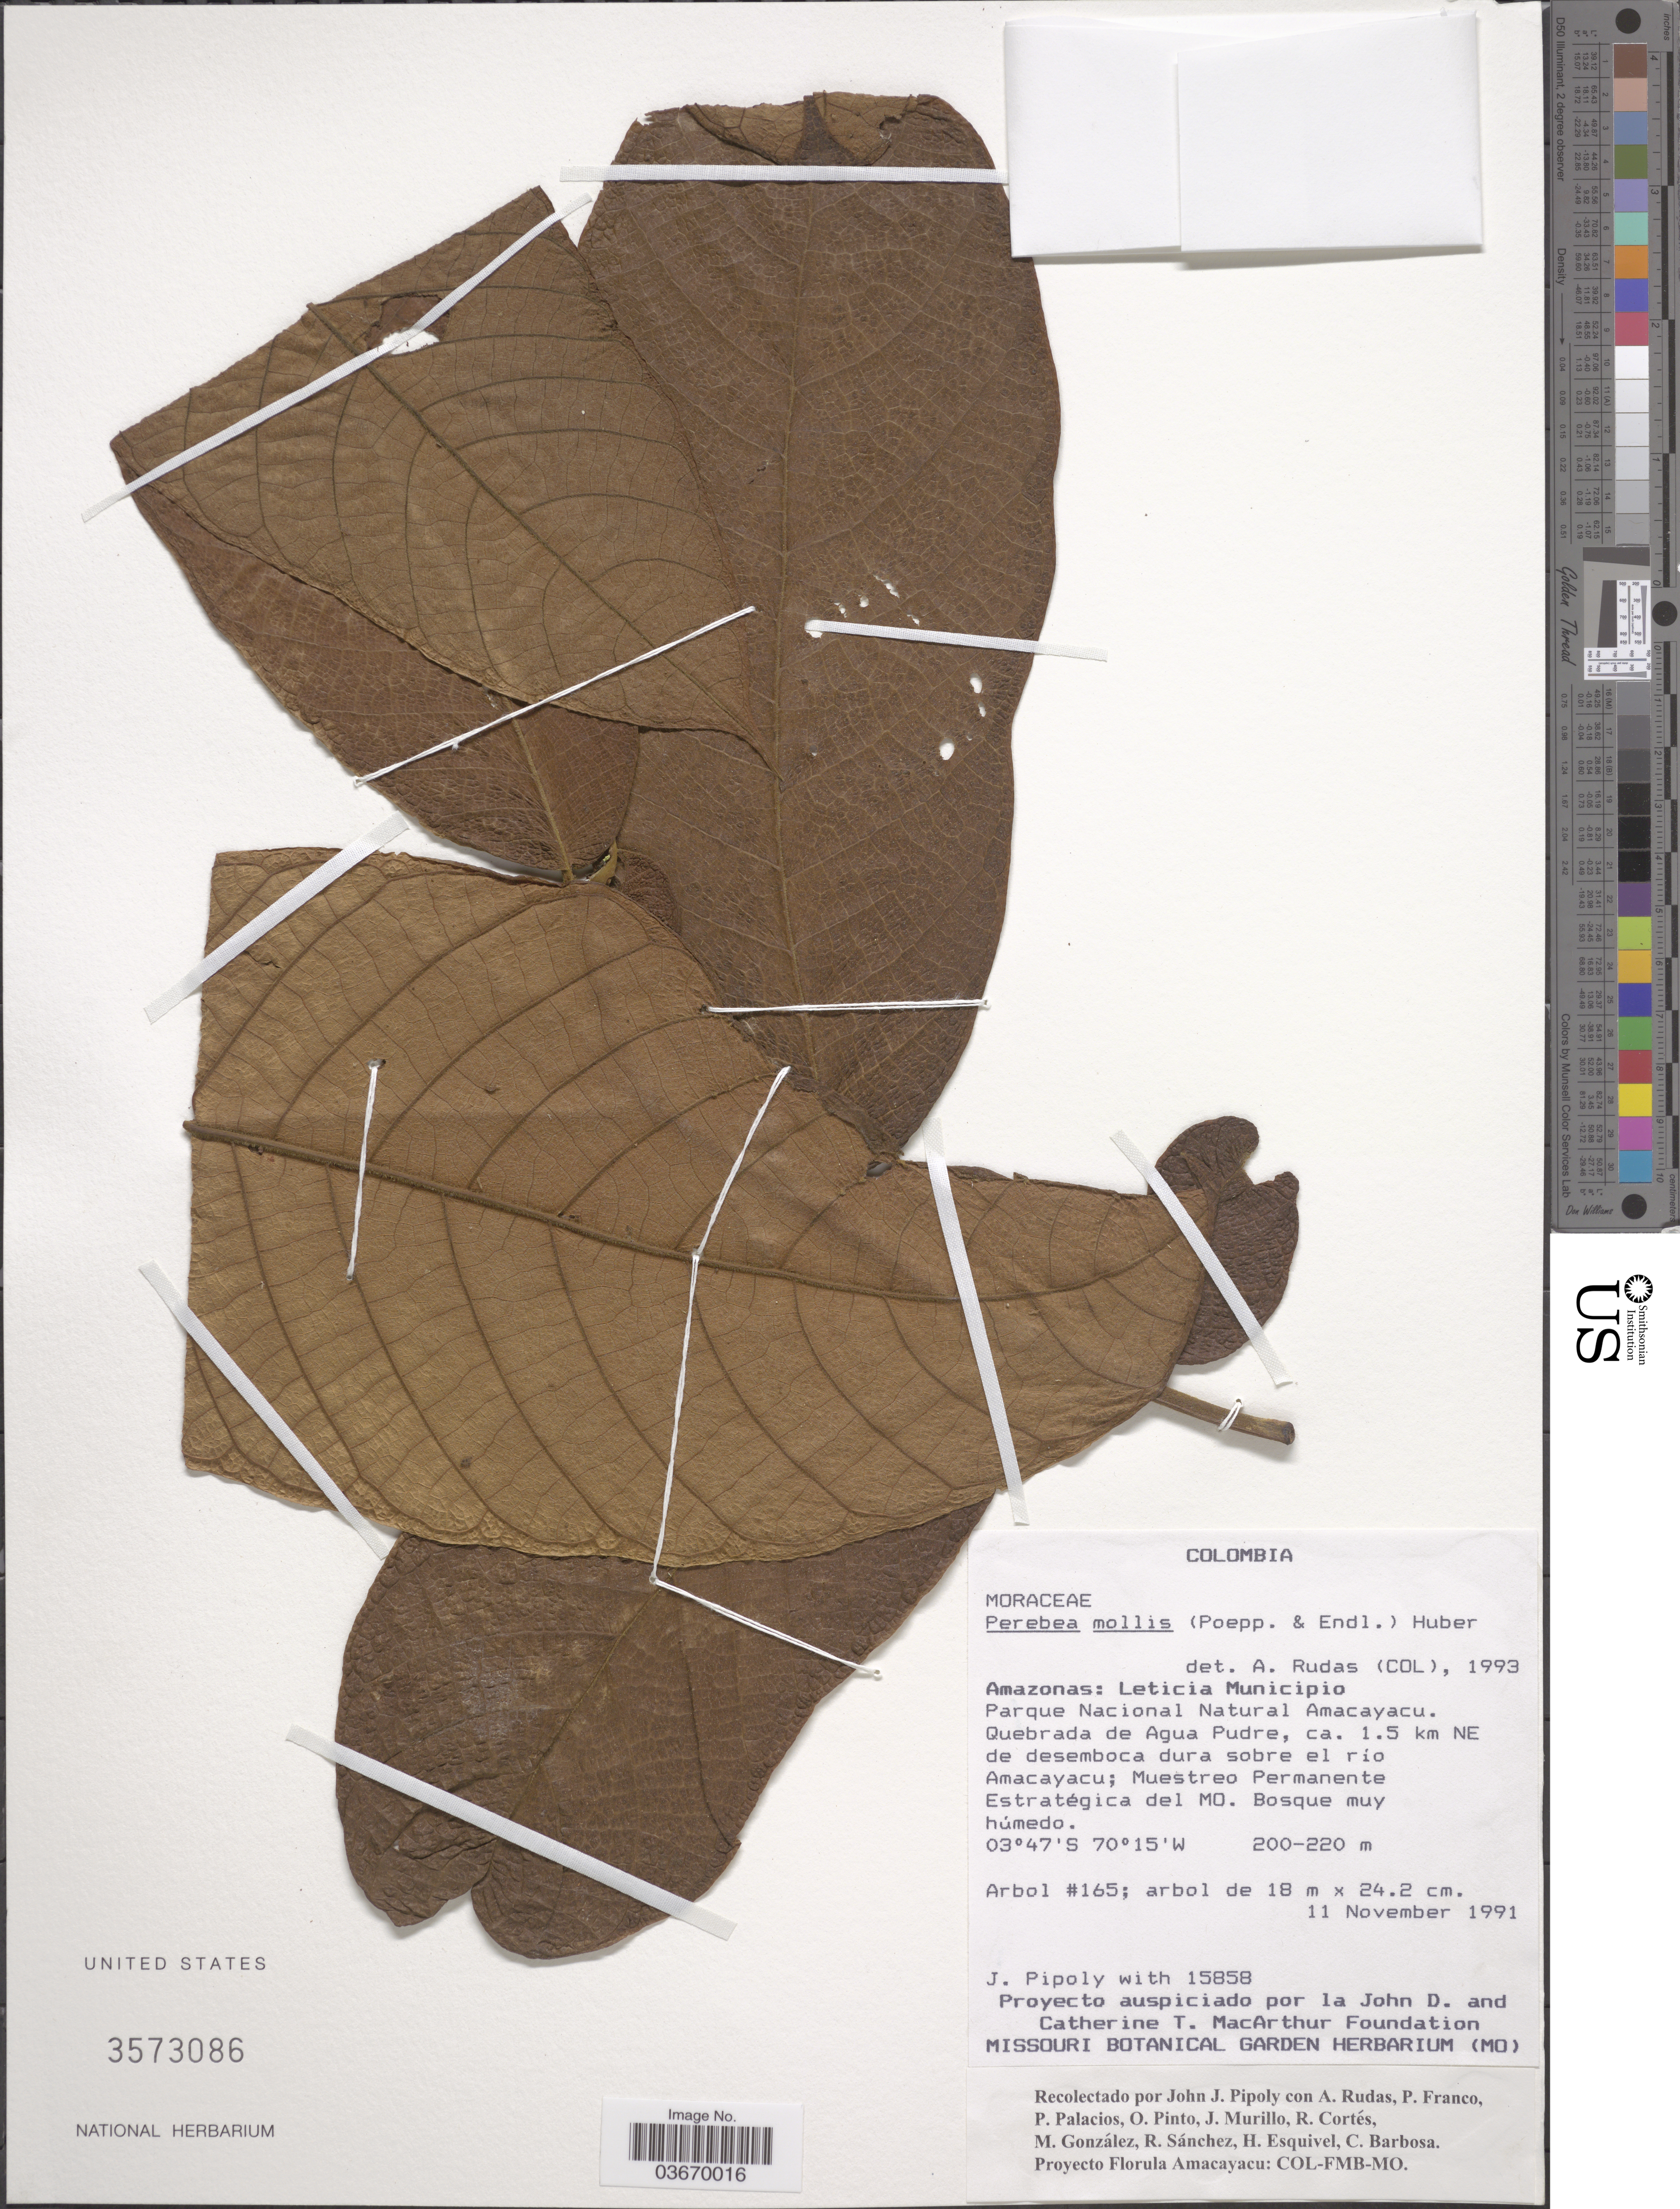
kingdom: Plantae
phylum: Tracheophyta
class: Magnoliopsida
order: Rosales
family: Moraceae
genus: Perebea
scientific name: Perebea mollis subsp. mollis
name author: (Poepp. & Endl.) Huber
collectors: J. J. Pipoly, A. Rudas, P. Franco, P. Palacios & et al.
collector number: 15858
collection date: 1991-11-11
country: Colombia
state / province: Amazônas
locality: Leticia Municipio. Parque Nacional Natural Amacayacu. Quebrada de Agua Pudre, ca. 1.5 km NE de desemboca dura sobra el río Amacayacu; Muestreo Permanente Estratégica del MO. Bosque muy húmedo.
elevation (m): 200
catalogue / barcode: US 3573086